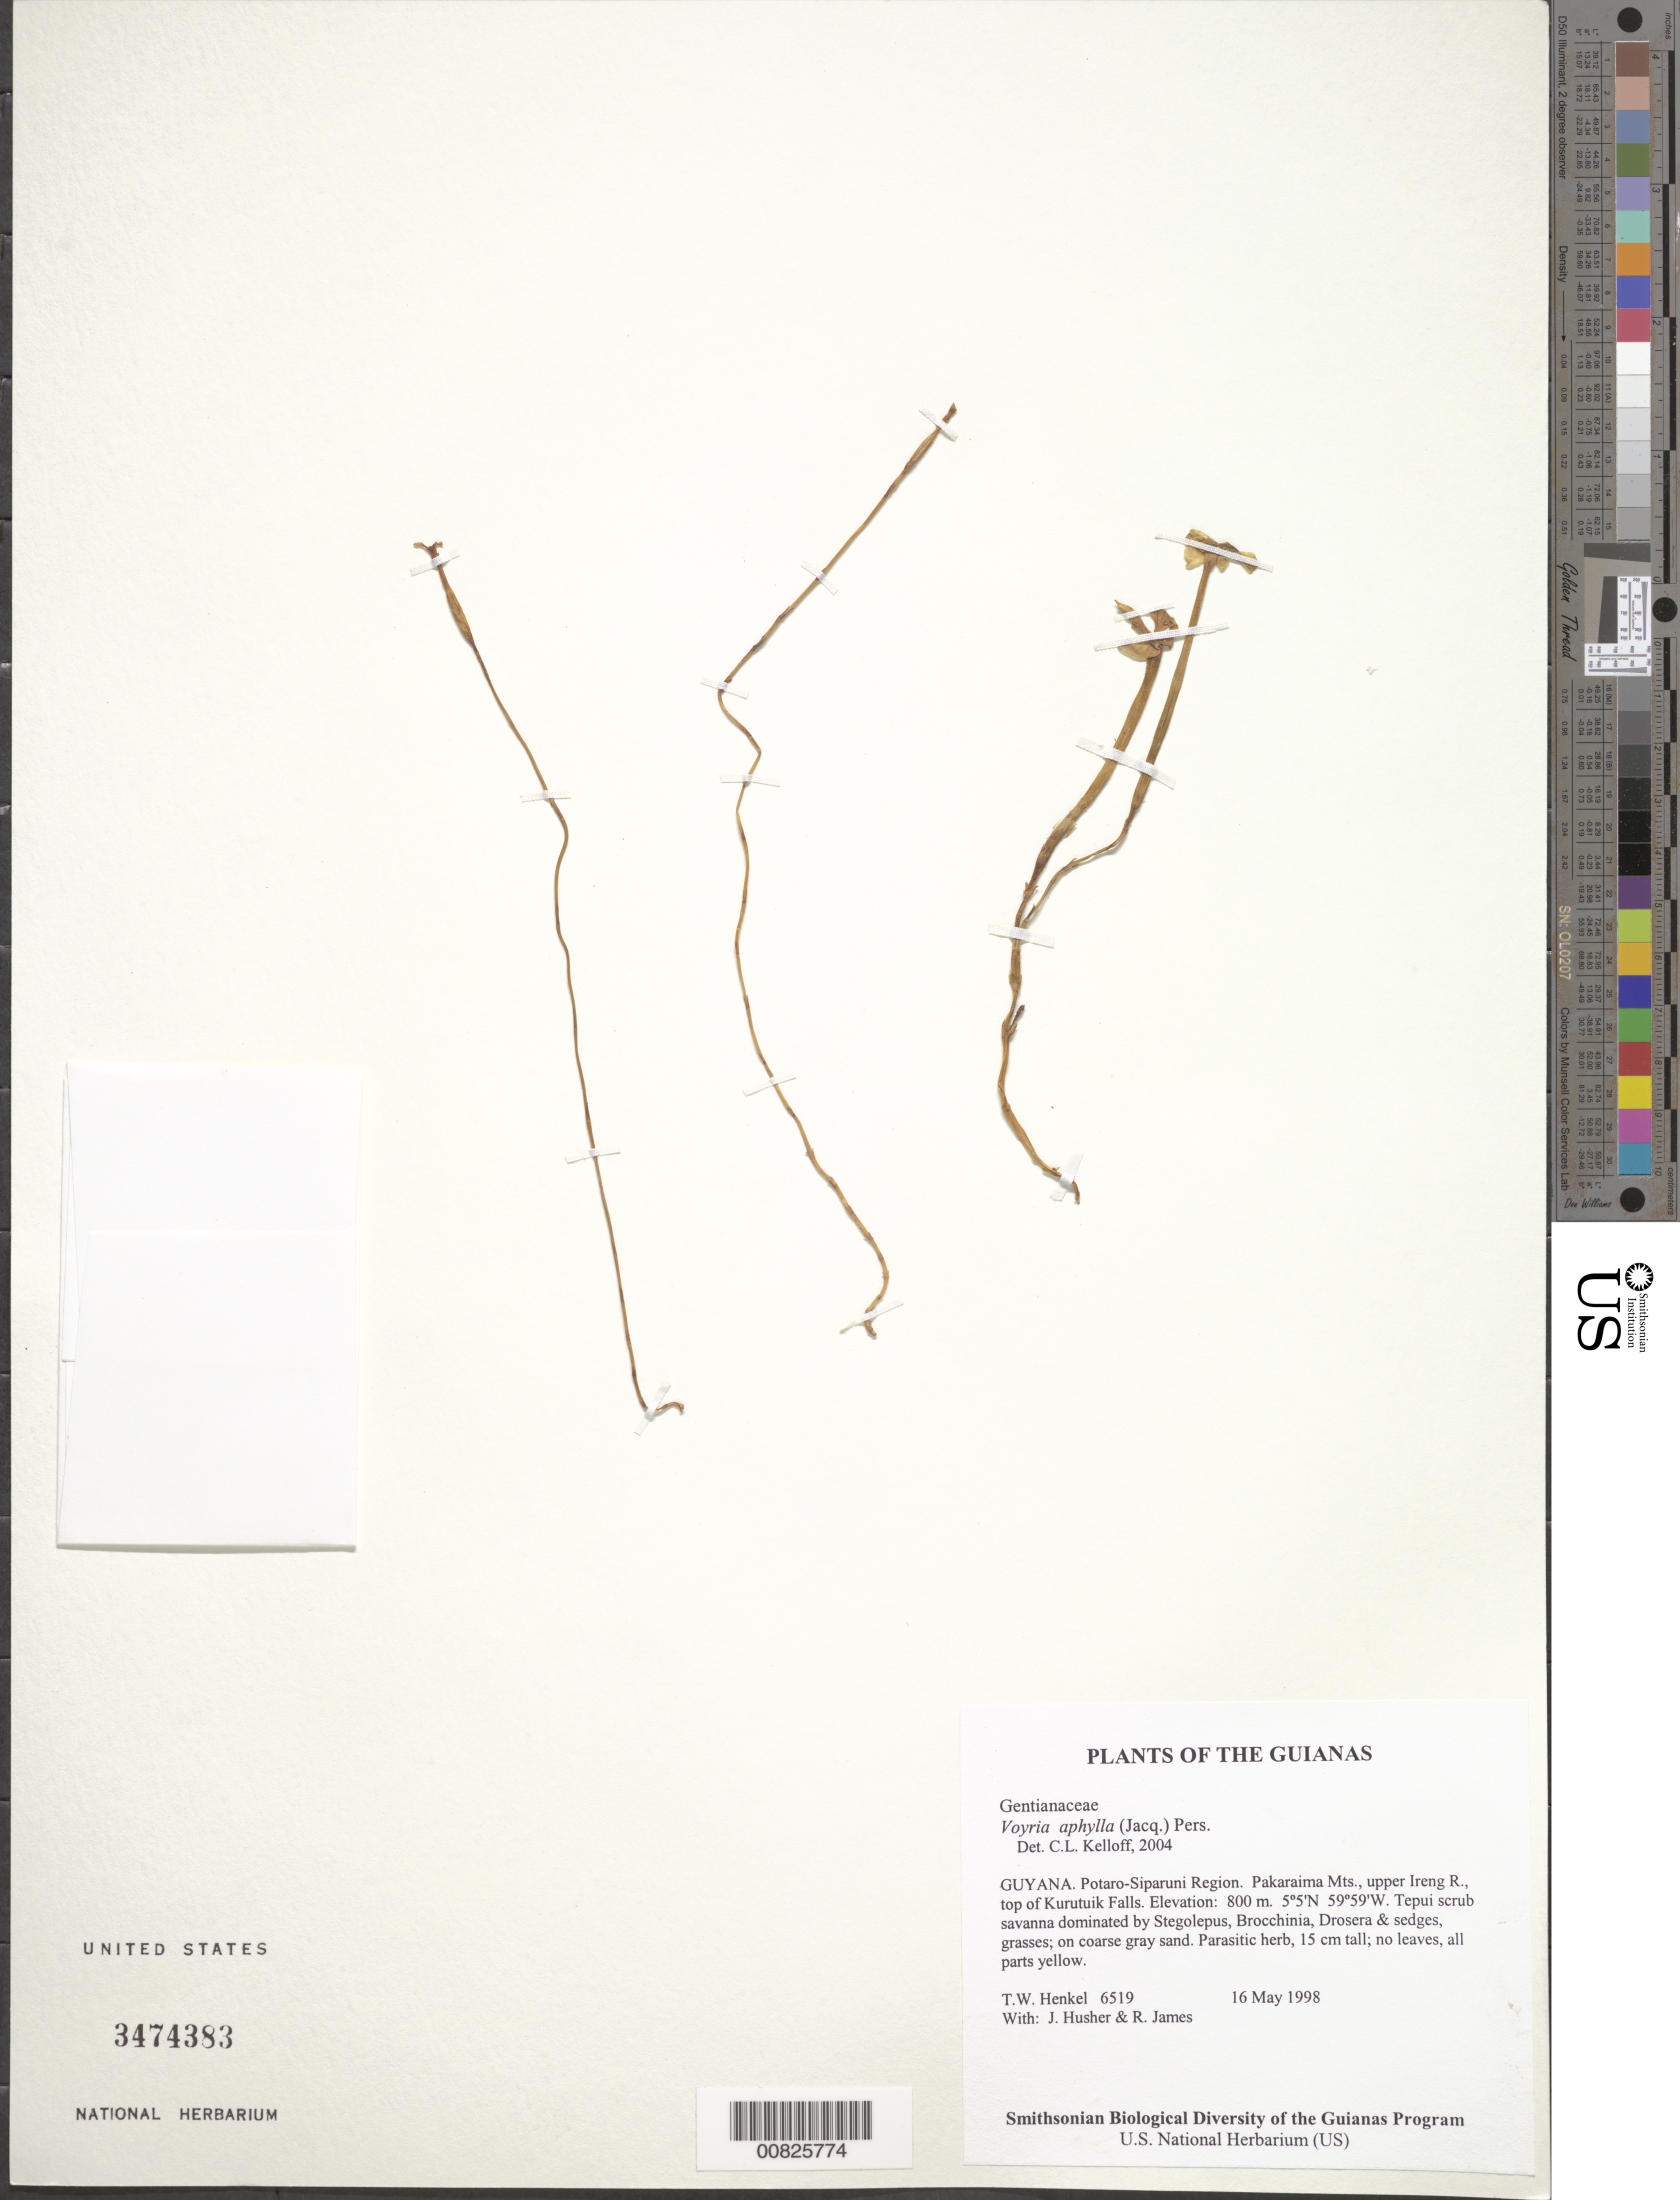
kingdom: Plantae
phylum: Tracheophyta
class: Magnoliopsida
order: Gentianales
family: Gentianaceae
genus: Voyria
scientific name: Voyria aphylla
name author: (Jacq.) Pers.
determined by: Kelloff, Carol L., (US), Smithsonian Institution - National Museum of Natural History (UNITED STATES)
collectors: T. Henkel, J. Husher & R. James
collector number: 6519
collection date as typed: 16 May 1998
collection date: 1998-05-16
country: Guyana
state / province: Potaro-Siparuni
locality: Pakaraima Mts., upper Ireng R., top of Kurutuik Falls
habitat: Tepui scrub savanna dominated by Stegolepus, Brocchinia, Drosera & sedges, grasses; on coarse gray sand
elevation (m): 800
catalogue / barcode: US 3474383